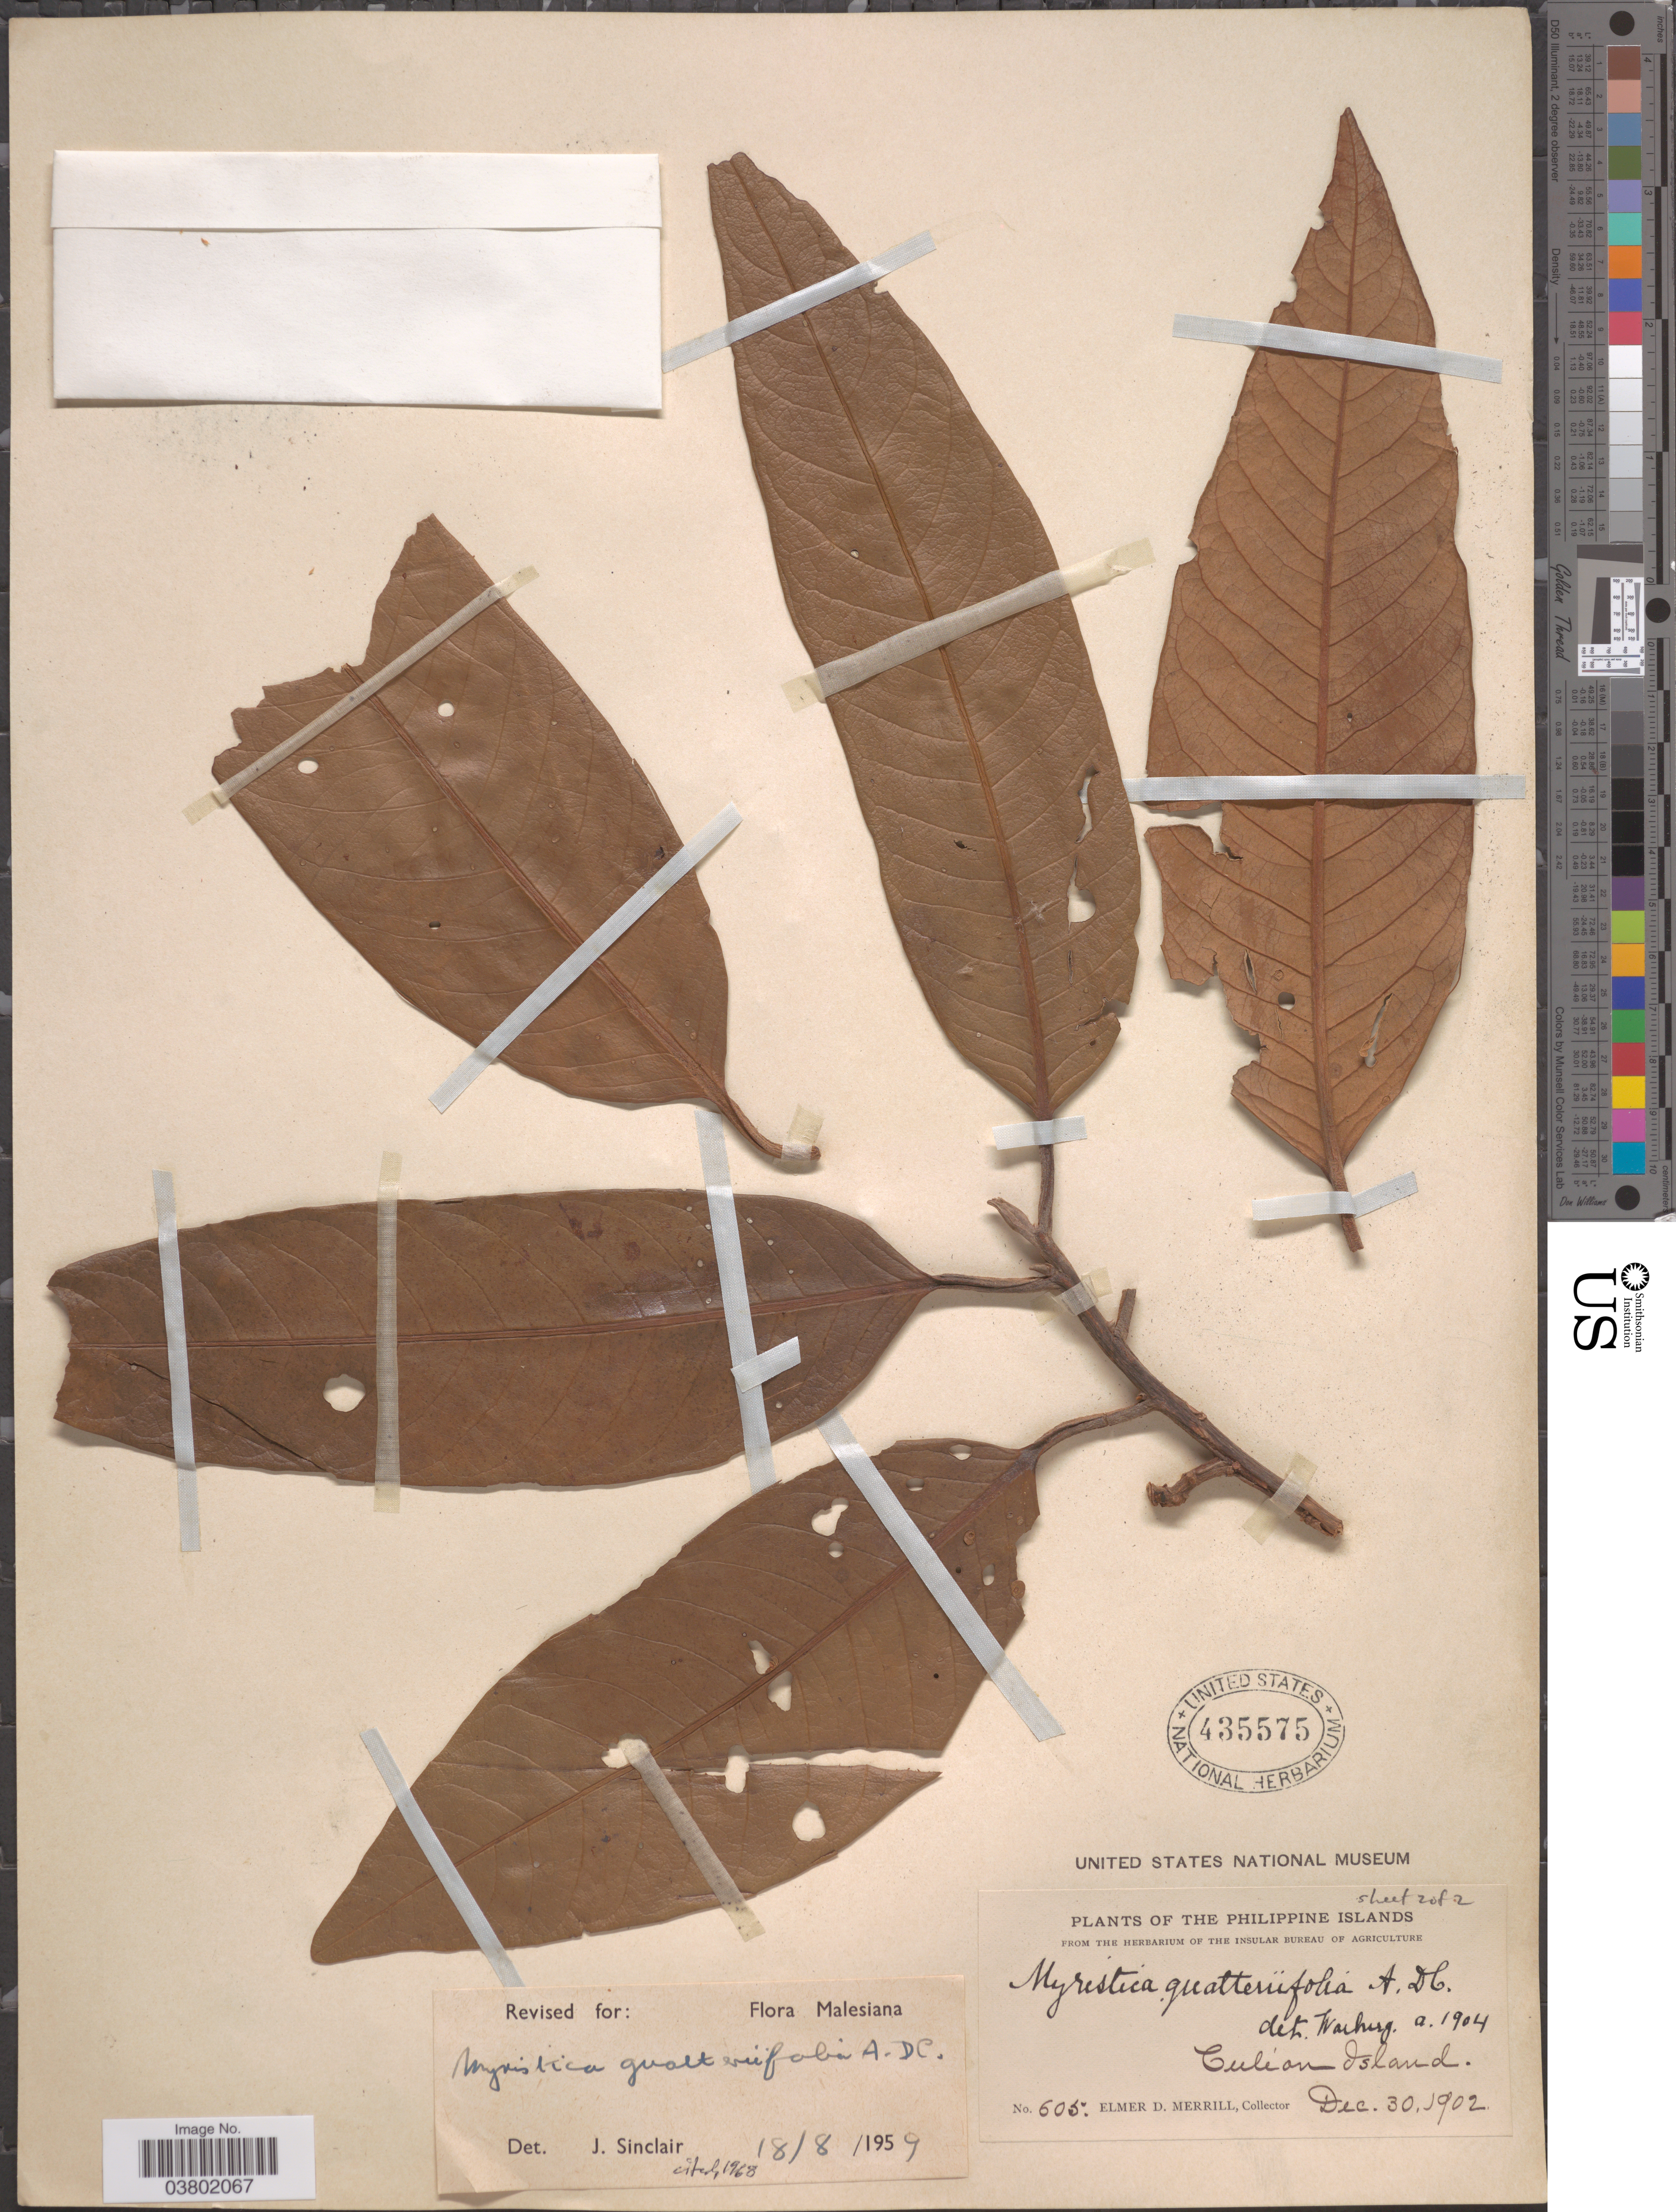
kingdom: Plantae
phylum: Tracheophyta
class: Magnoliopsida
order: Magnoliales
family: Myristicaceae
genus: Myristica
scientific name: Myristica guatteriifolia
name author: A. DC.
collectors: E. D. Merrill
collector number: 605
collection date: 1902-12-30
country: Philippines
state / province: Mimaropa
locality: The Philippine Islands. Culion Island.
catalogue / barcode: US 435575